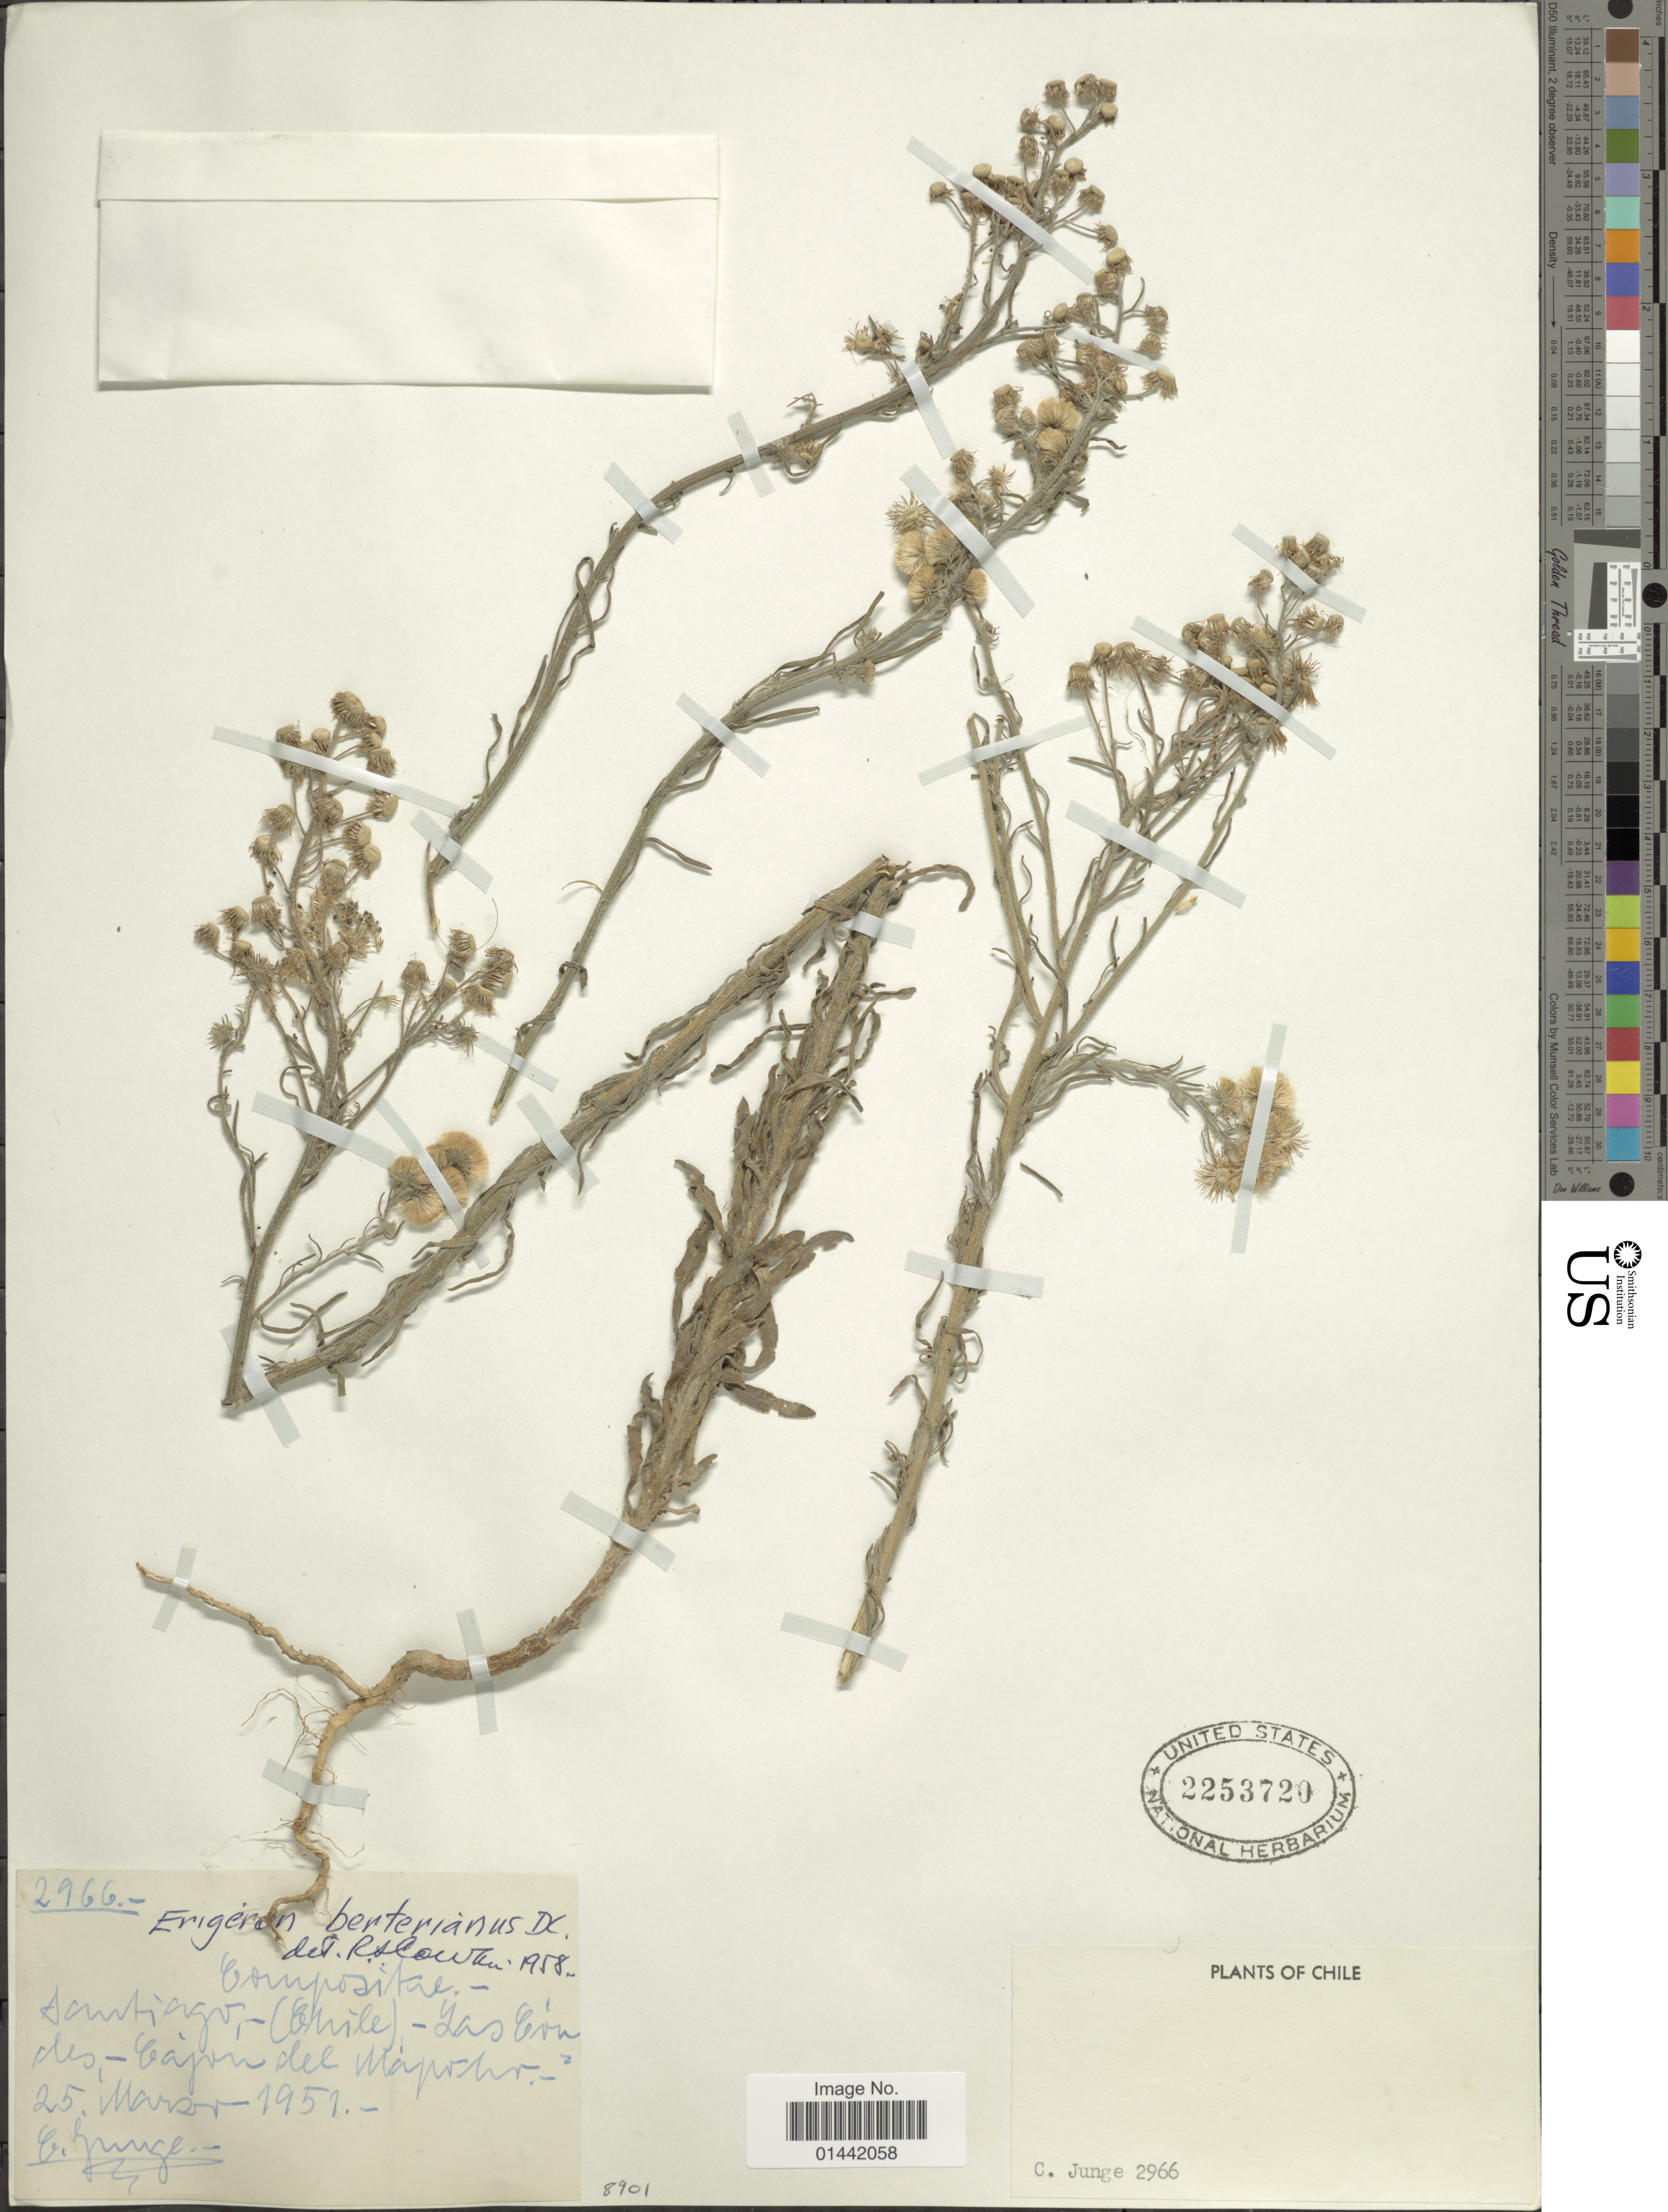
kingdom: Plantae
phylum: Tracheophyta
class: Magnoliopsida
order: Asterales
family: Asteraceae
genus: Erigeron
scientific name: Erigeron berterianus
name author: DC.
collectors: C. Junge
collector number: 2966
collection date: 1951-03-25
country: Chile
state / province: Región Metropolitana (RM)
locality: Santiago, Las Condes, Cajon del Mapocho.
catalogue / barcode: US 2253720